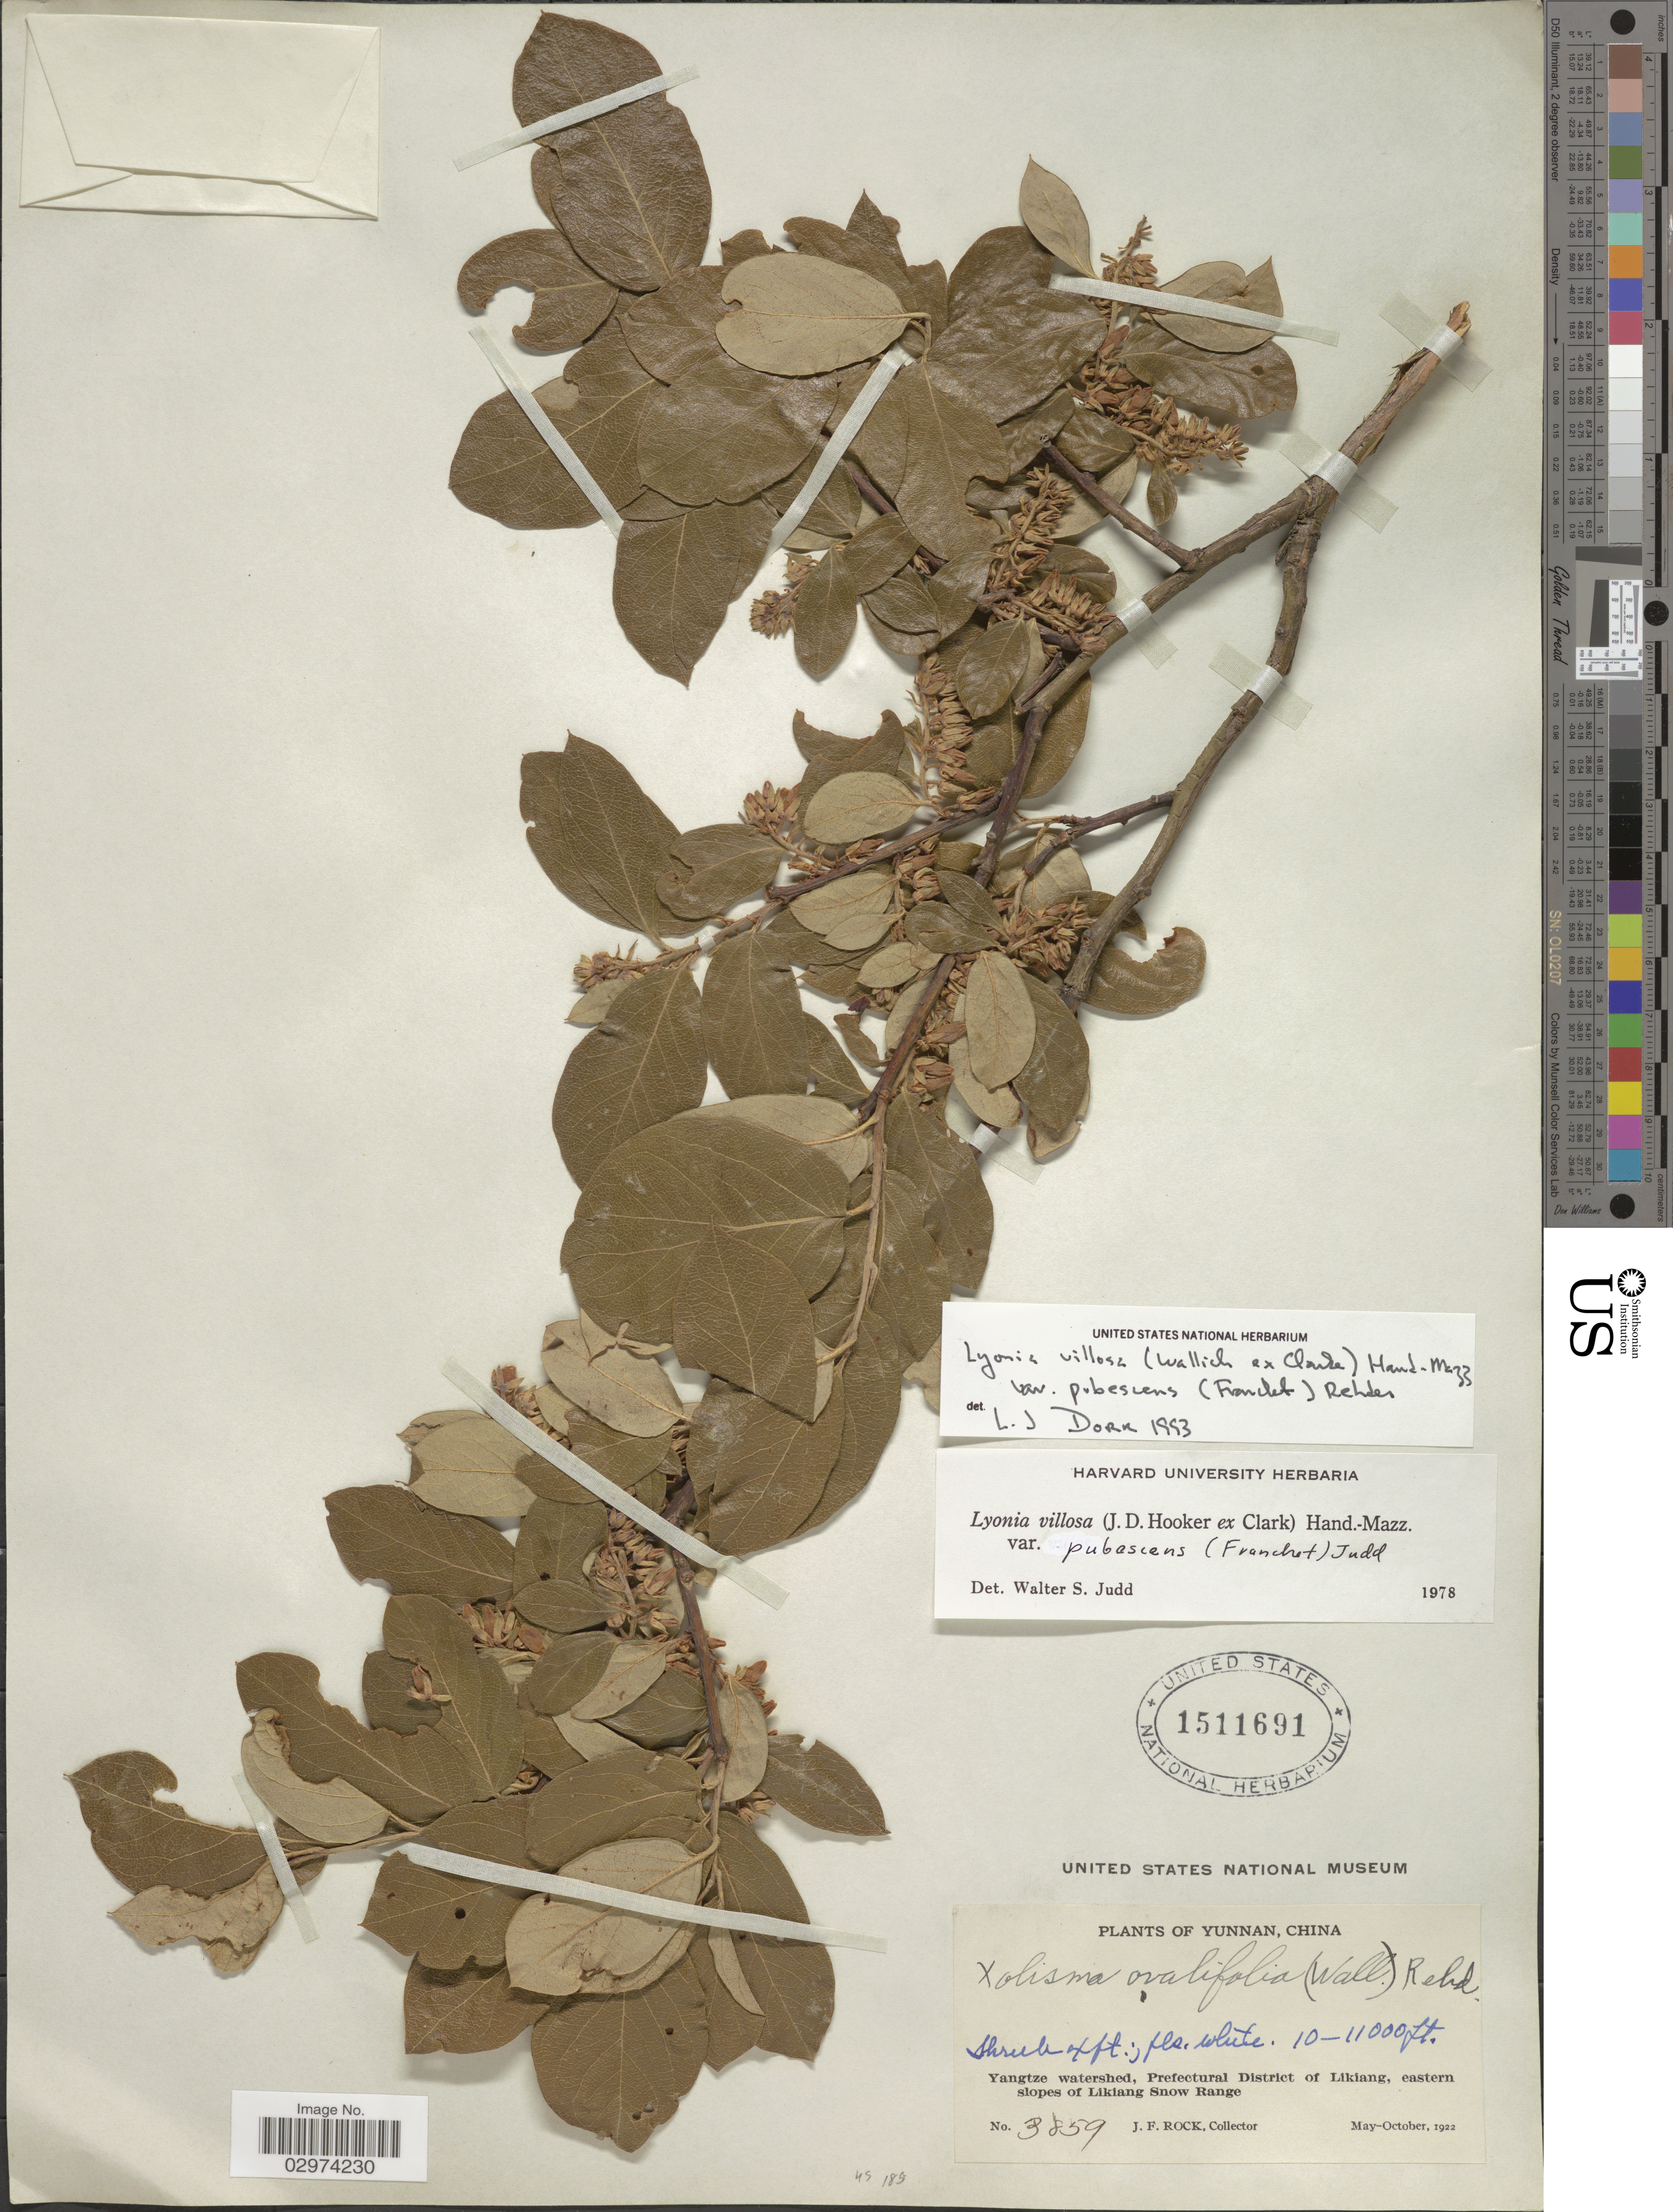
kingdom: Plantae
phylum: Tracheophyta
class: Magnoliopsida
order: Ericales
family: Ericaceae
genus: Lyonia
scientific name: Lyonia villosa var. pubescens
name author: (Franch.) Rehder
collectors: J. Rock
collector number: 3859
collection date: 1922-05/1922-10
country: China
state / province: Yunnan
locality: Yangtze watershed, Prefectural District of Likiang, eastern slopes of Likiang Snow Range.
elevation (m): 3048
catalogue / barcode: US 1511691